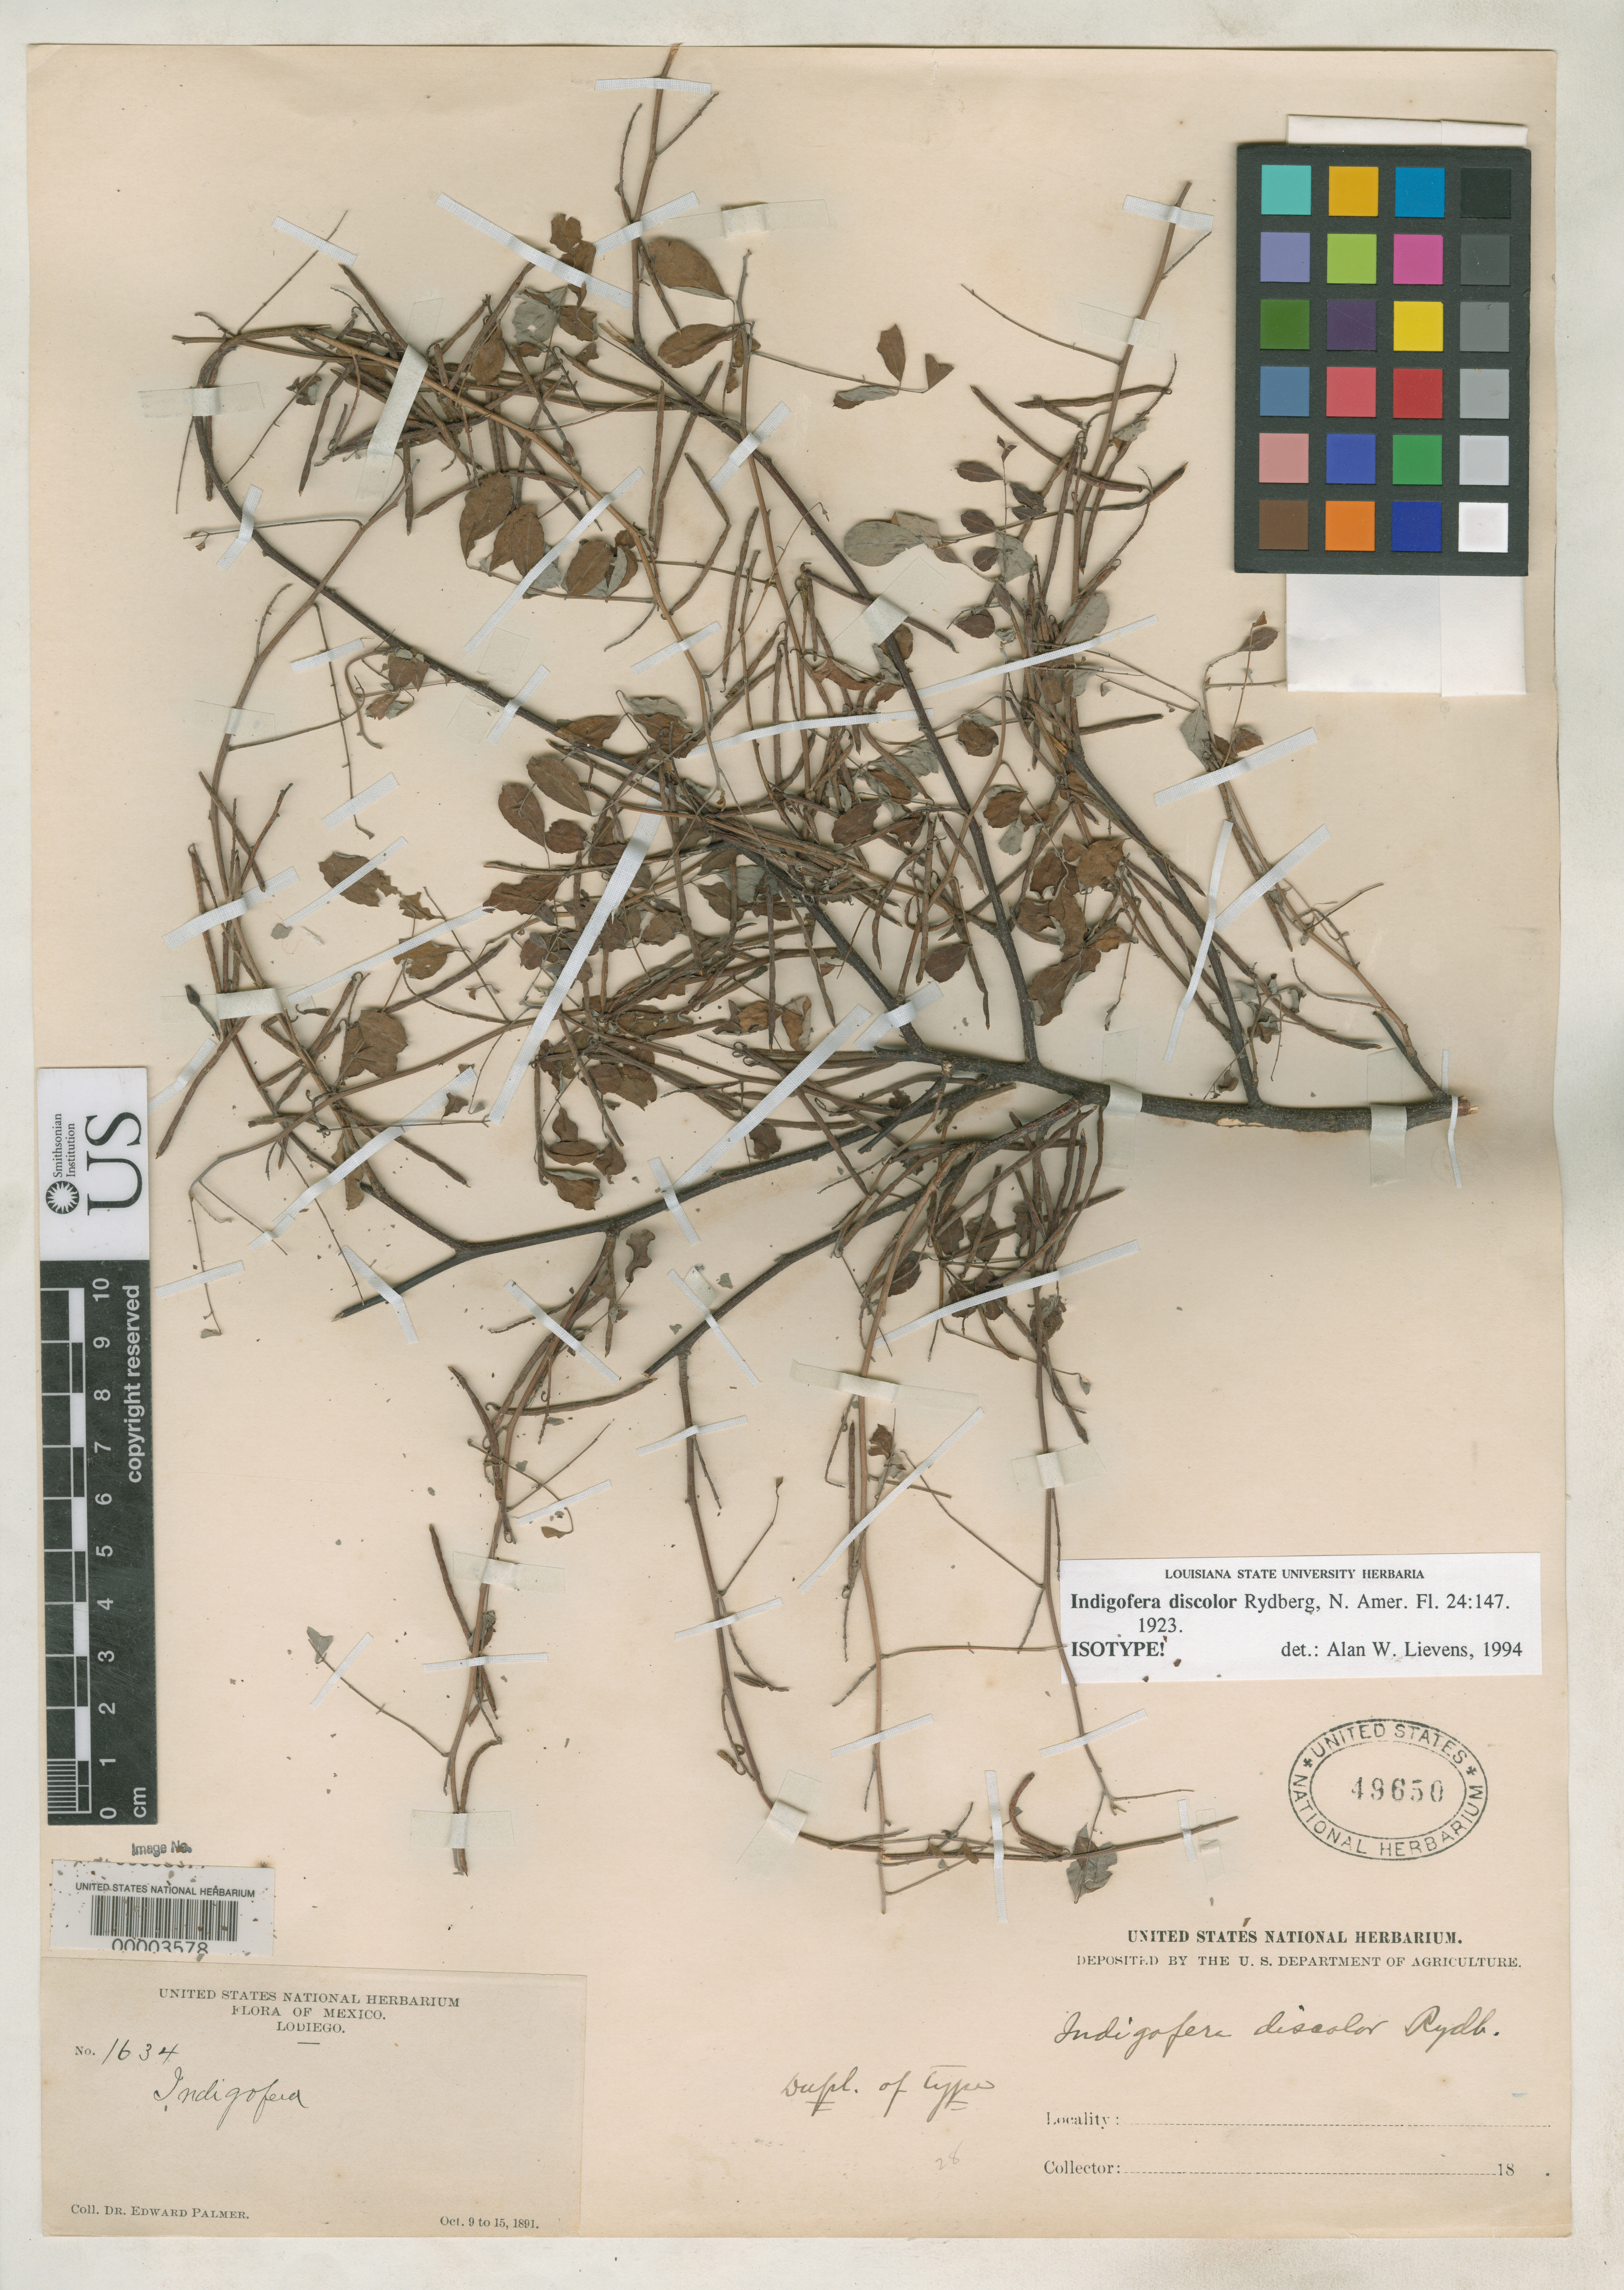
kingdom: Plantae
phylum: Tracheophyta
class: Magnoliopsida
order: Fabales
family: Fabaceae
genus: Indigofera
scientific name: Indigofera discolor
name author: Rydb.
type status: Isotype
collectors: E. Palmer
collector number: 1634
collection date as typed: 09 Oct 1891 to 25 Oct 1891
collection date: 1891-10-09/1891-10-25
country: Mexico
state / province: Sinaloa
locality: Lodiego.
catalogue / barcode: US 49650